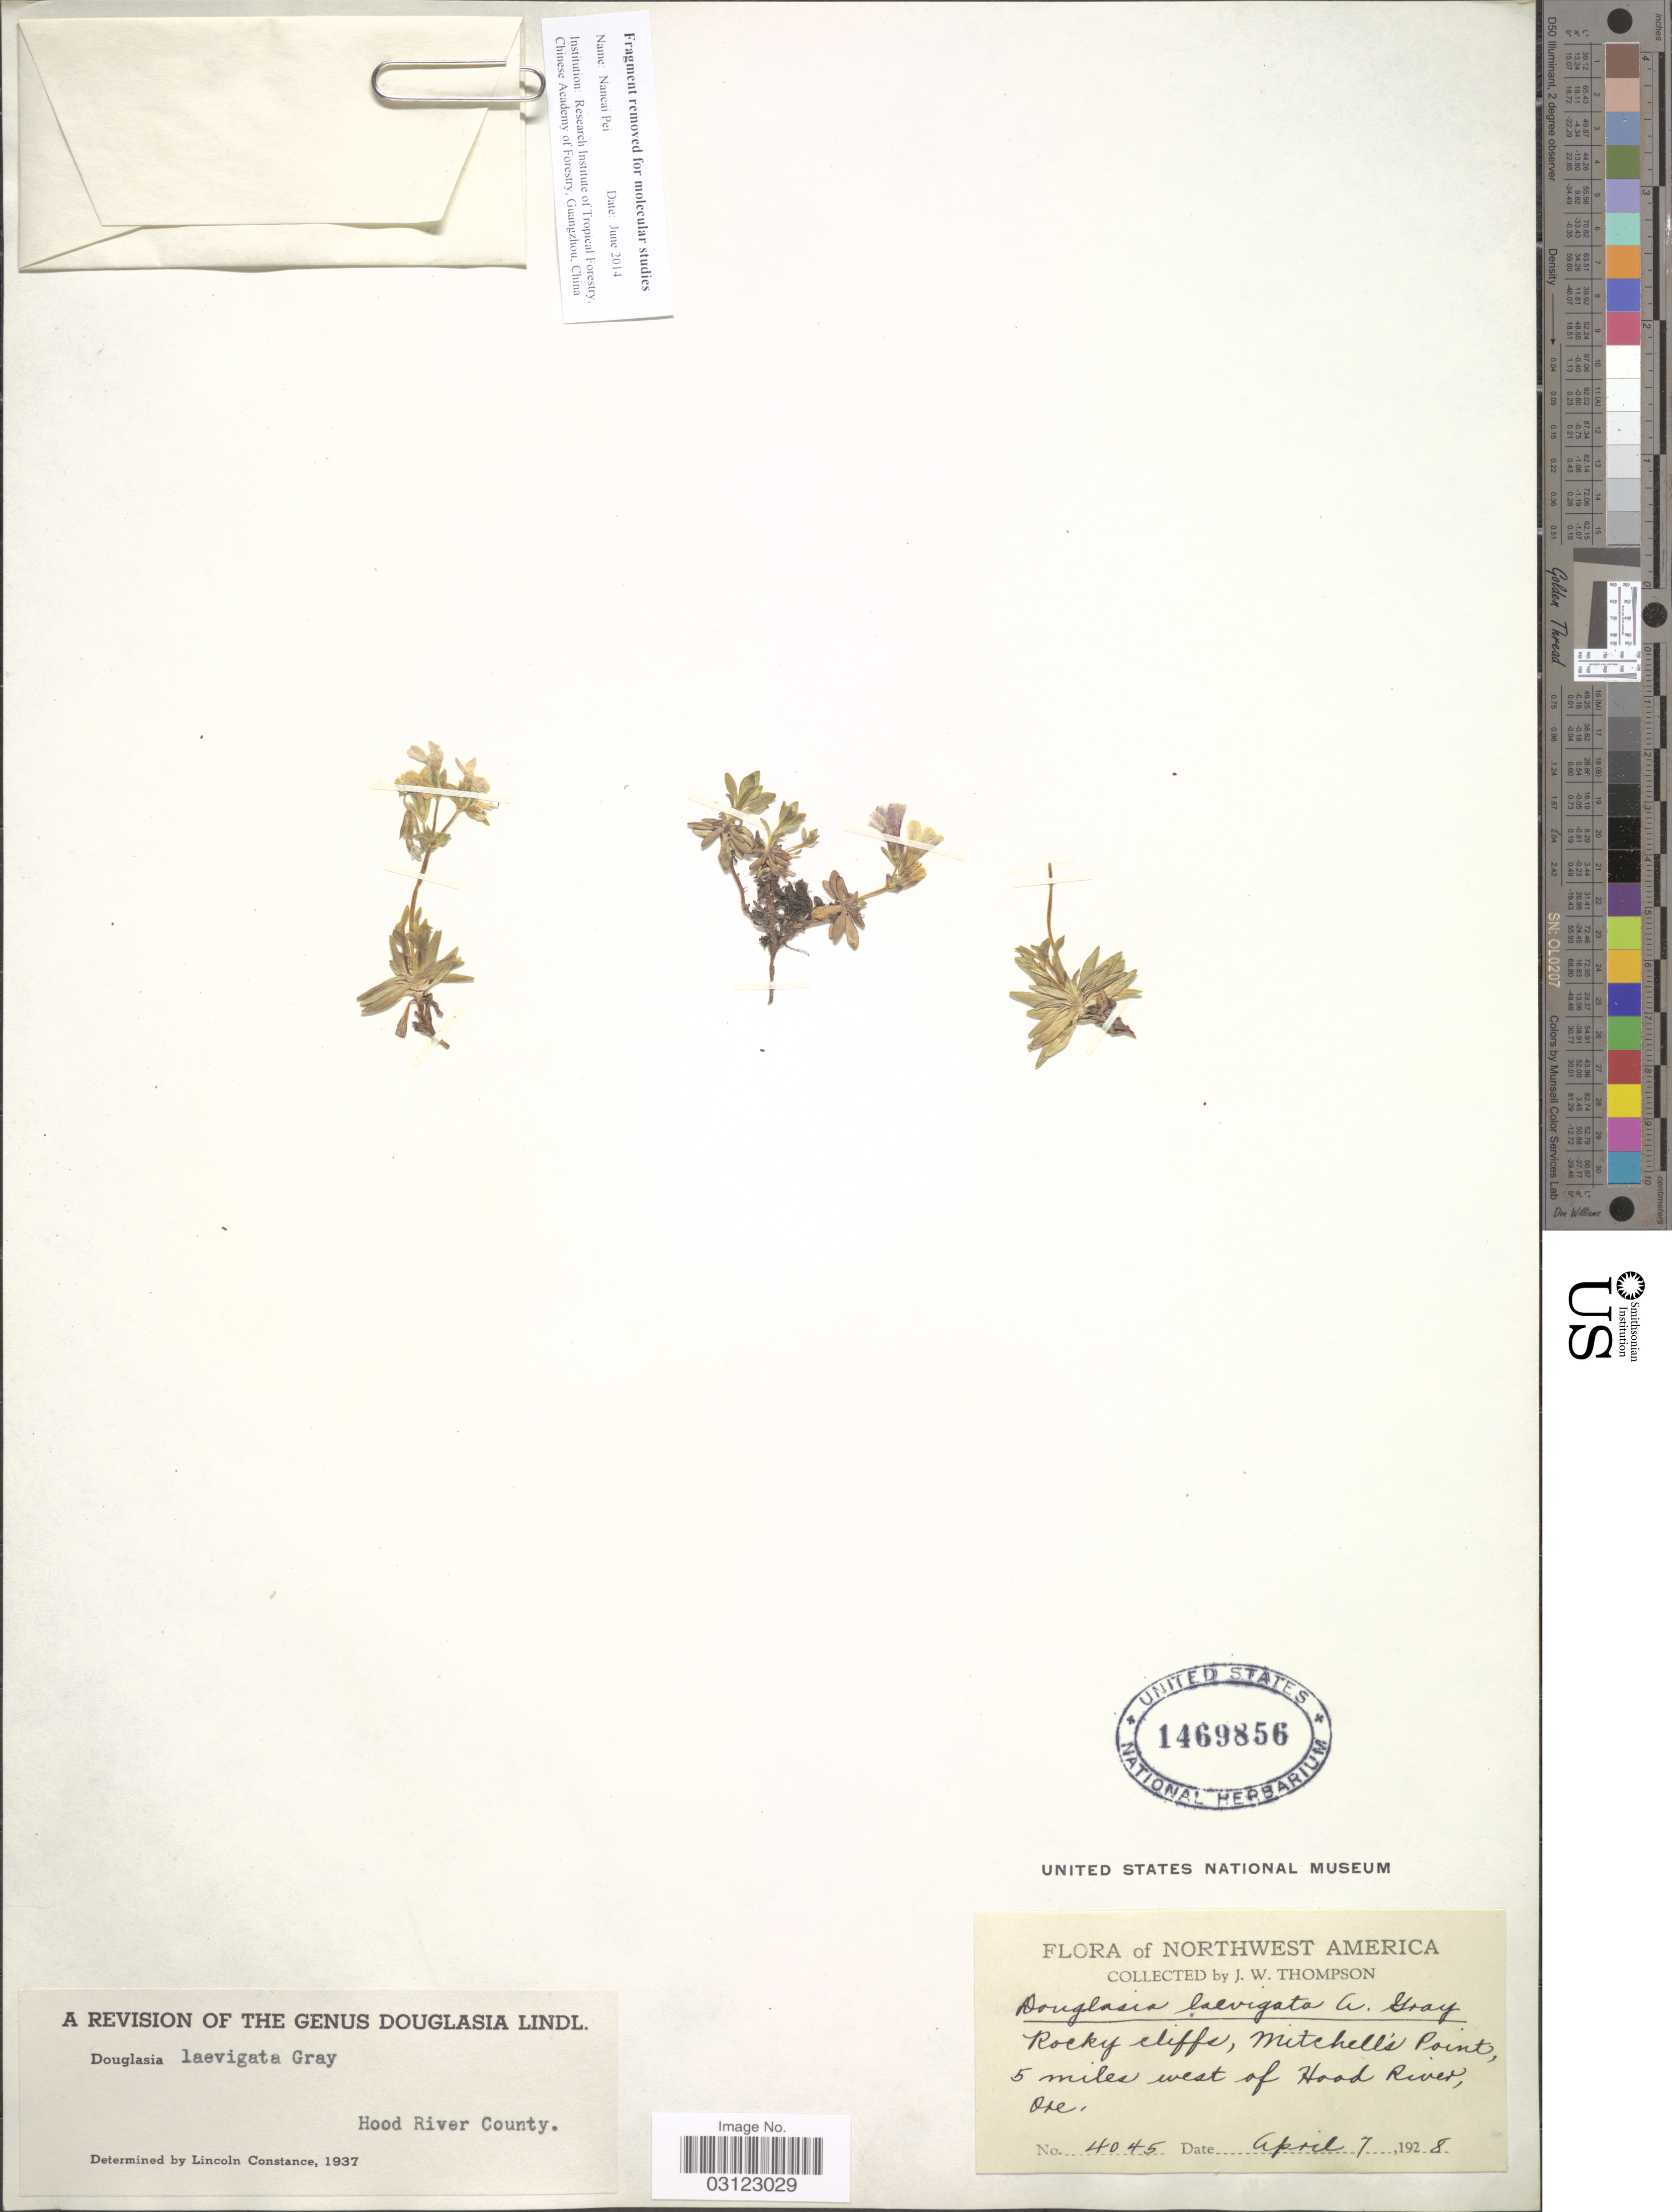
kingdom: Plantae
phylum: Tracheophyta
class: Magnoliopsida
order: Ericales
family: Primulaceae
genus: Douglasia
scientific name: Douglasia laevigata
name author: A. Gray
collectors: J. Thompson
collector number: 4045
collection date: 1928-04-07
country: United States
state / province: Oregon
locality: Northwest America. Mitchell's Point, 5 miles west of Hood River, Ore. Hood River County.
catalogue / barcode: US 1469856